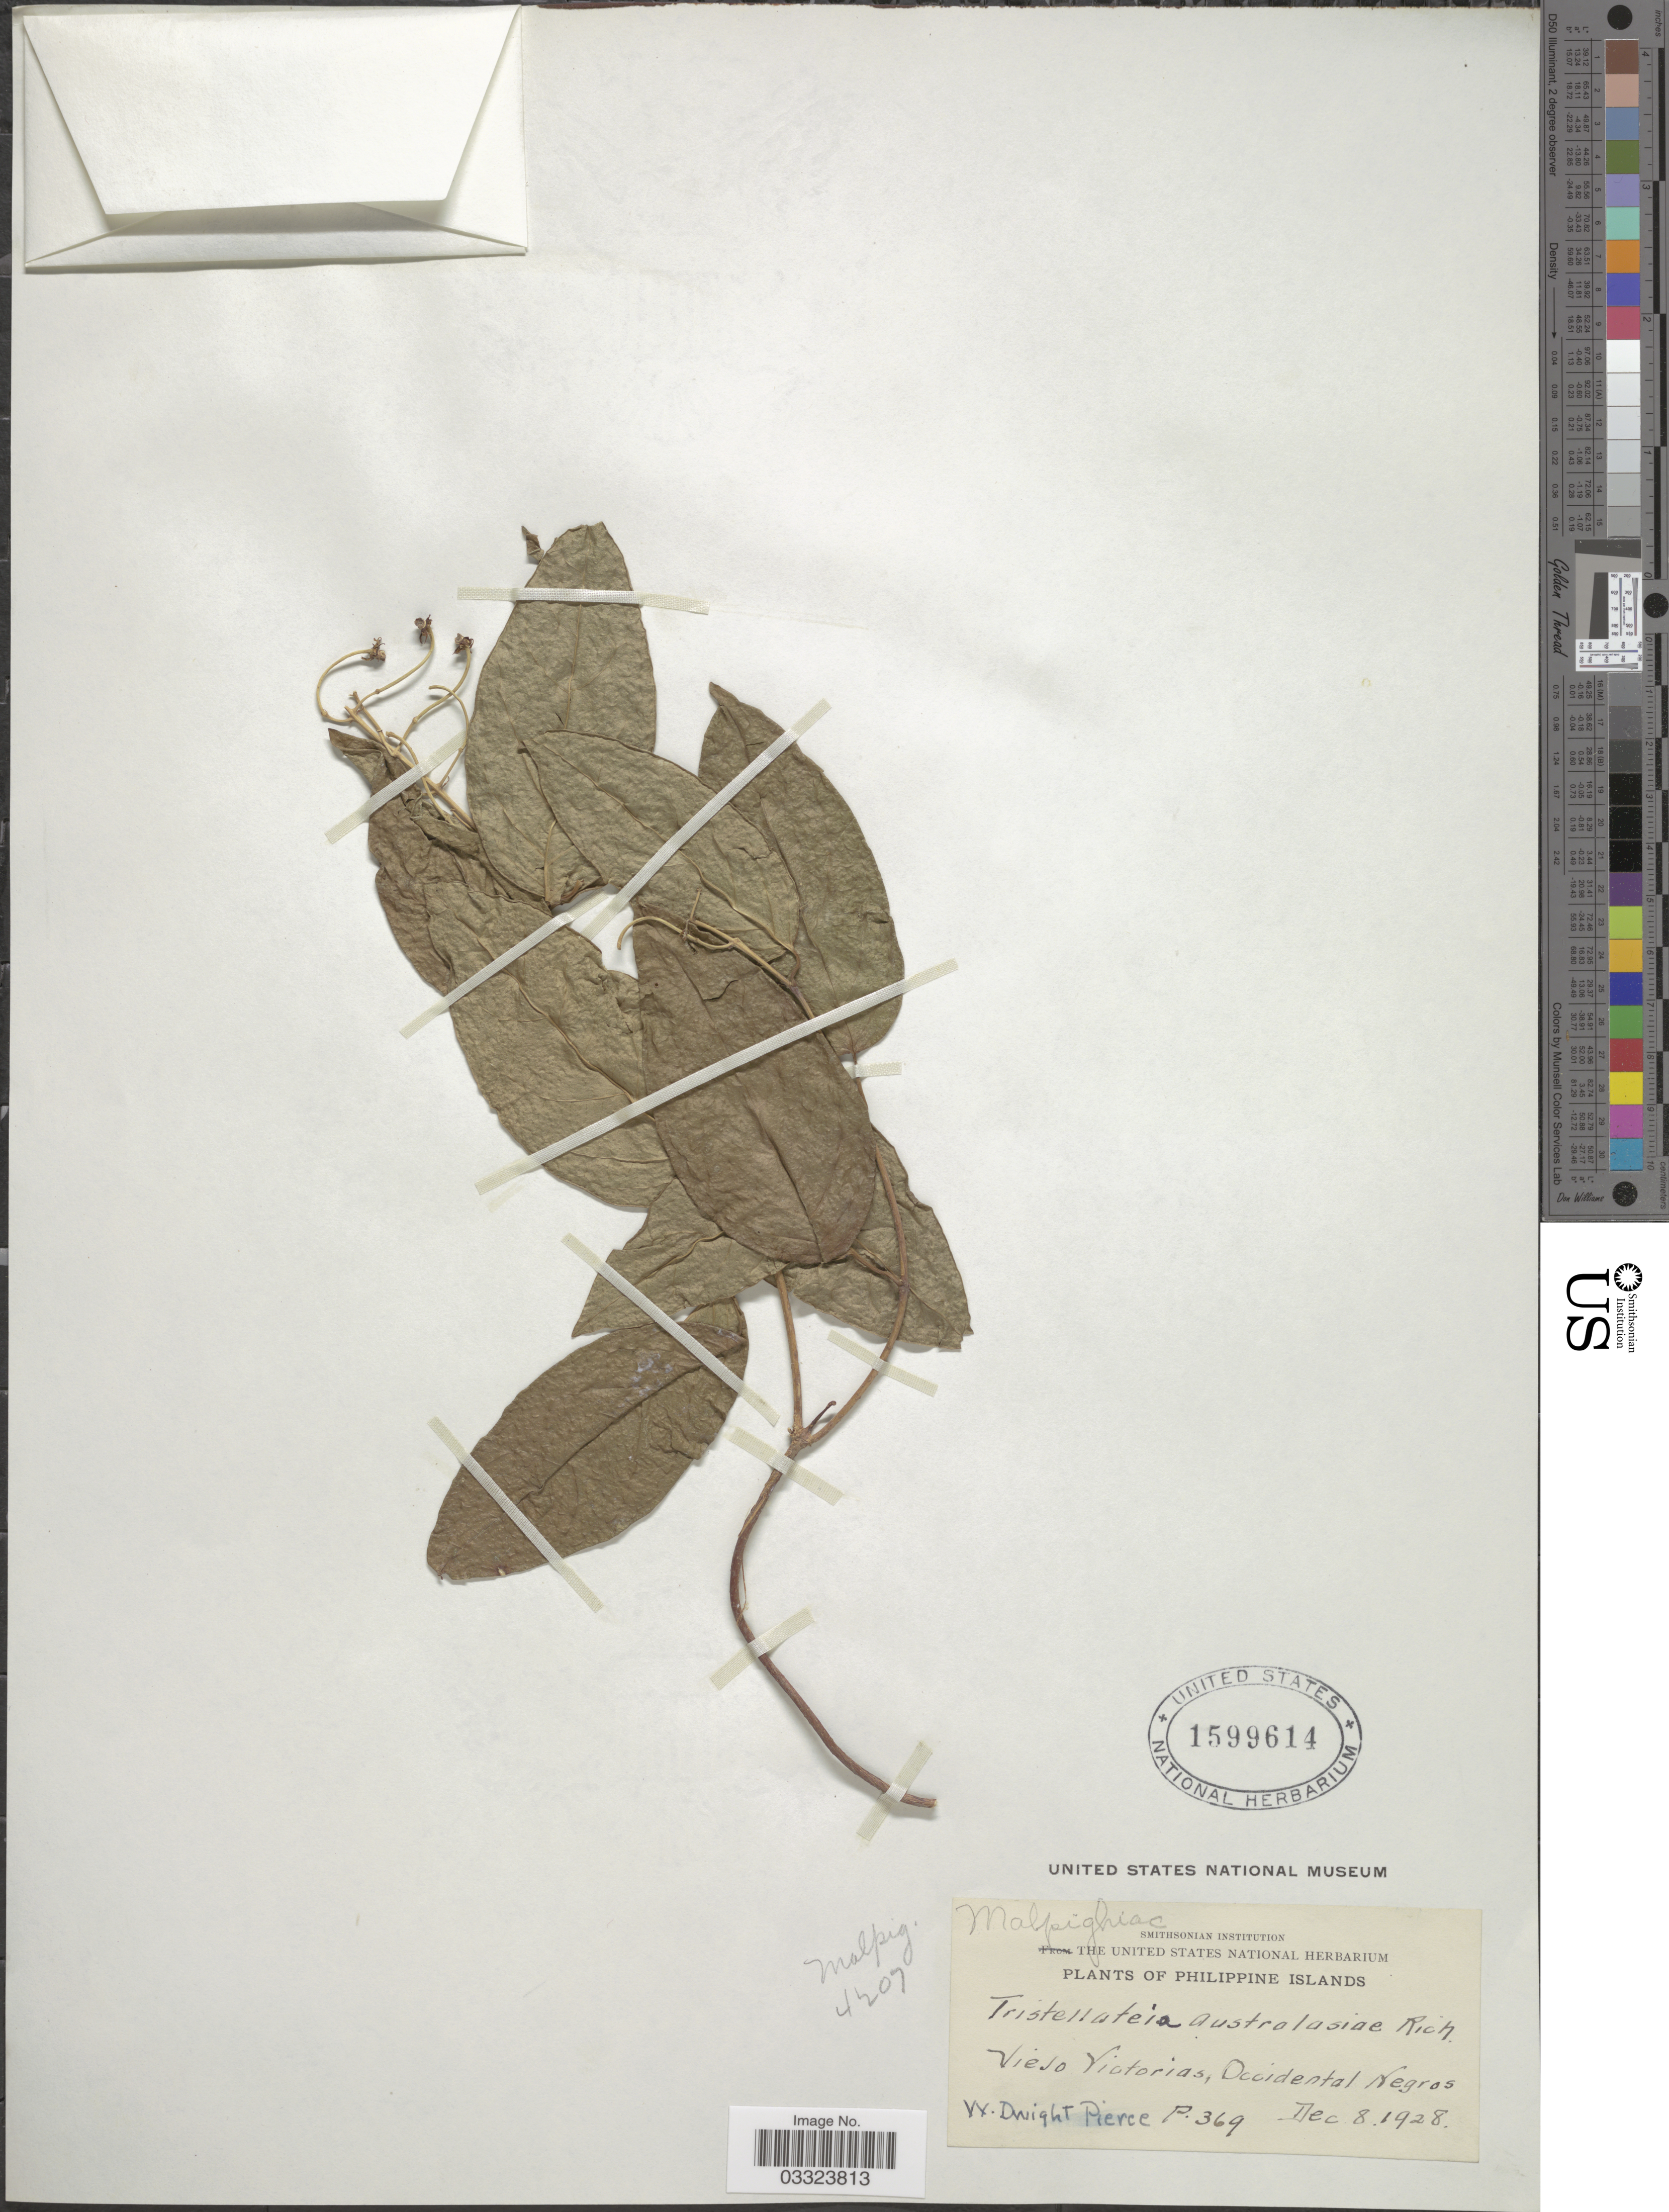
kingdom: Plantae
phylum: Tracheophyta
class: Magnoliopsida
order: Malpighiales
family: Malpighiaceae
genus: Tristellateia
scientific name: Tristellateia australasiae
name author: A. Rich.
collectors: W. Pierce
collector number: P.369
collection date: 1928-12-08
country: Philippines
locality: Philippine Islands. Viejo Victorias, Occidental Negros.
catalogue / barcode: US 1599614